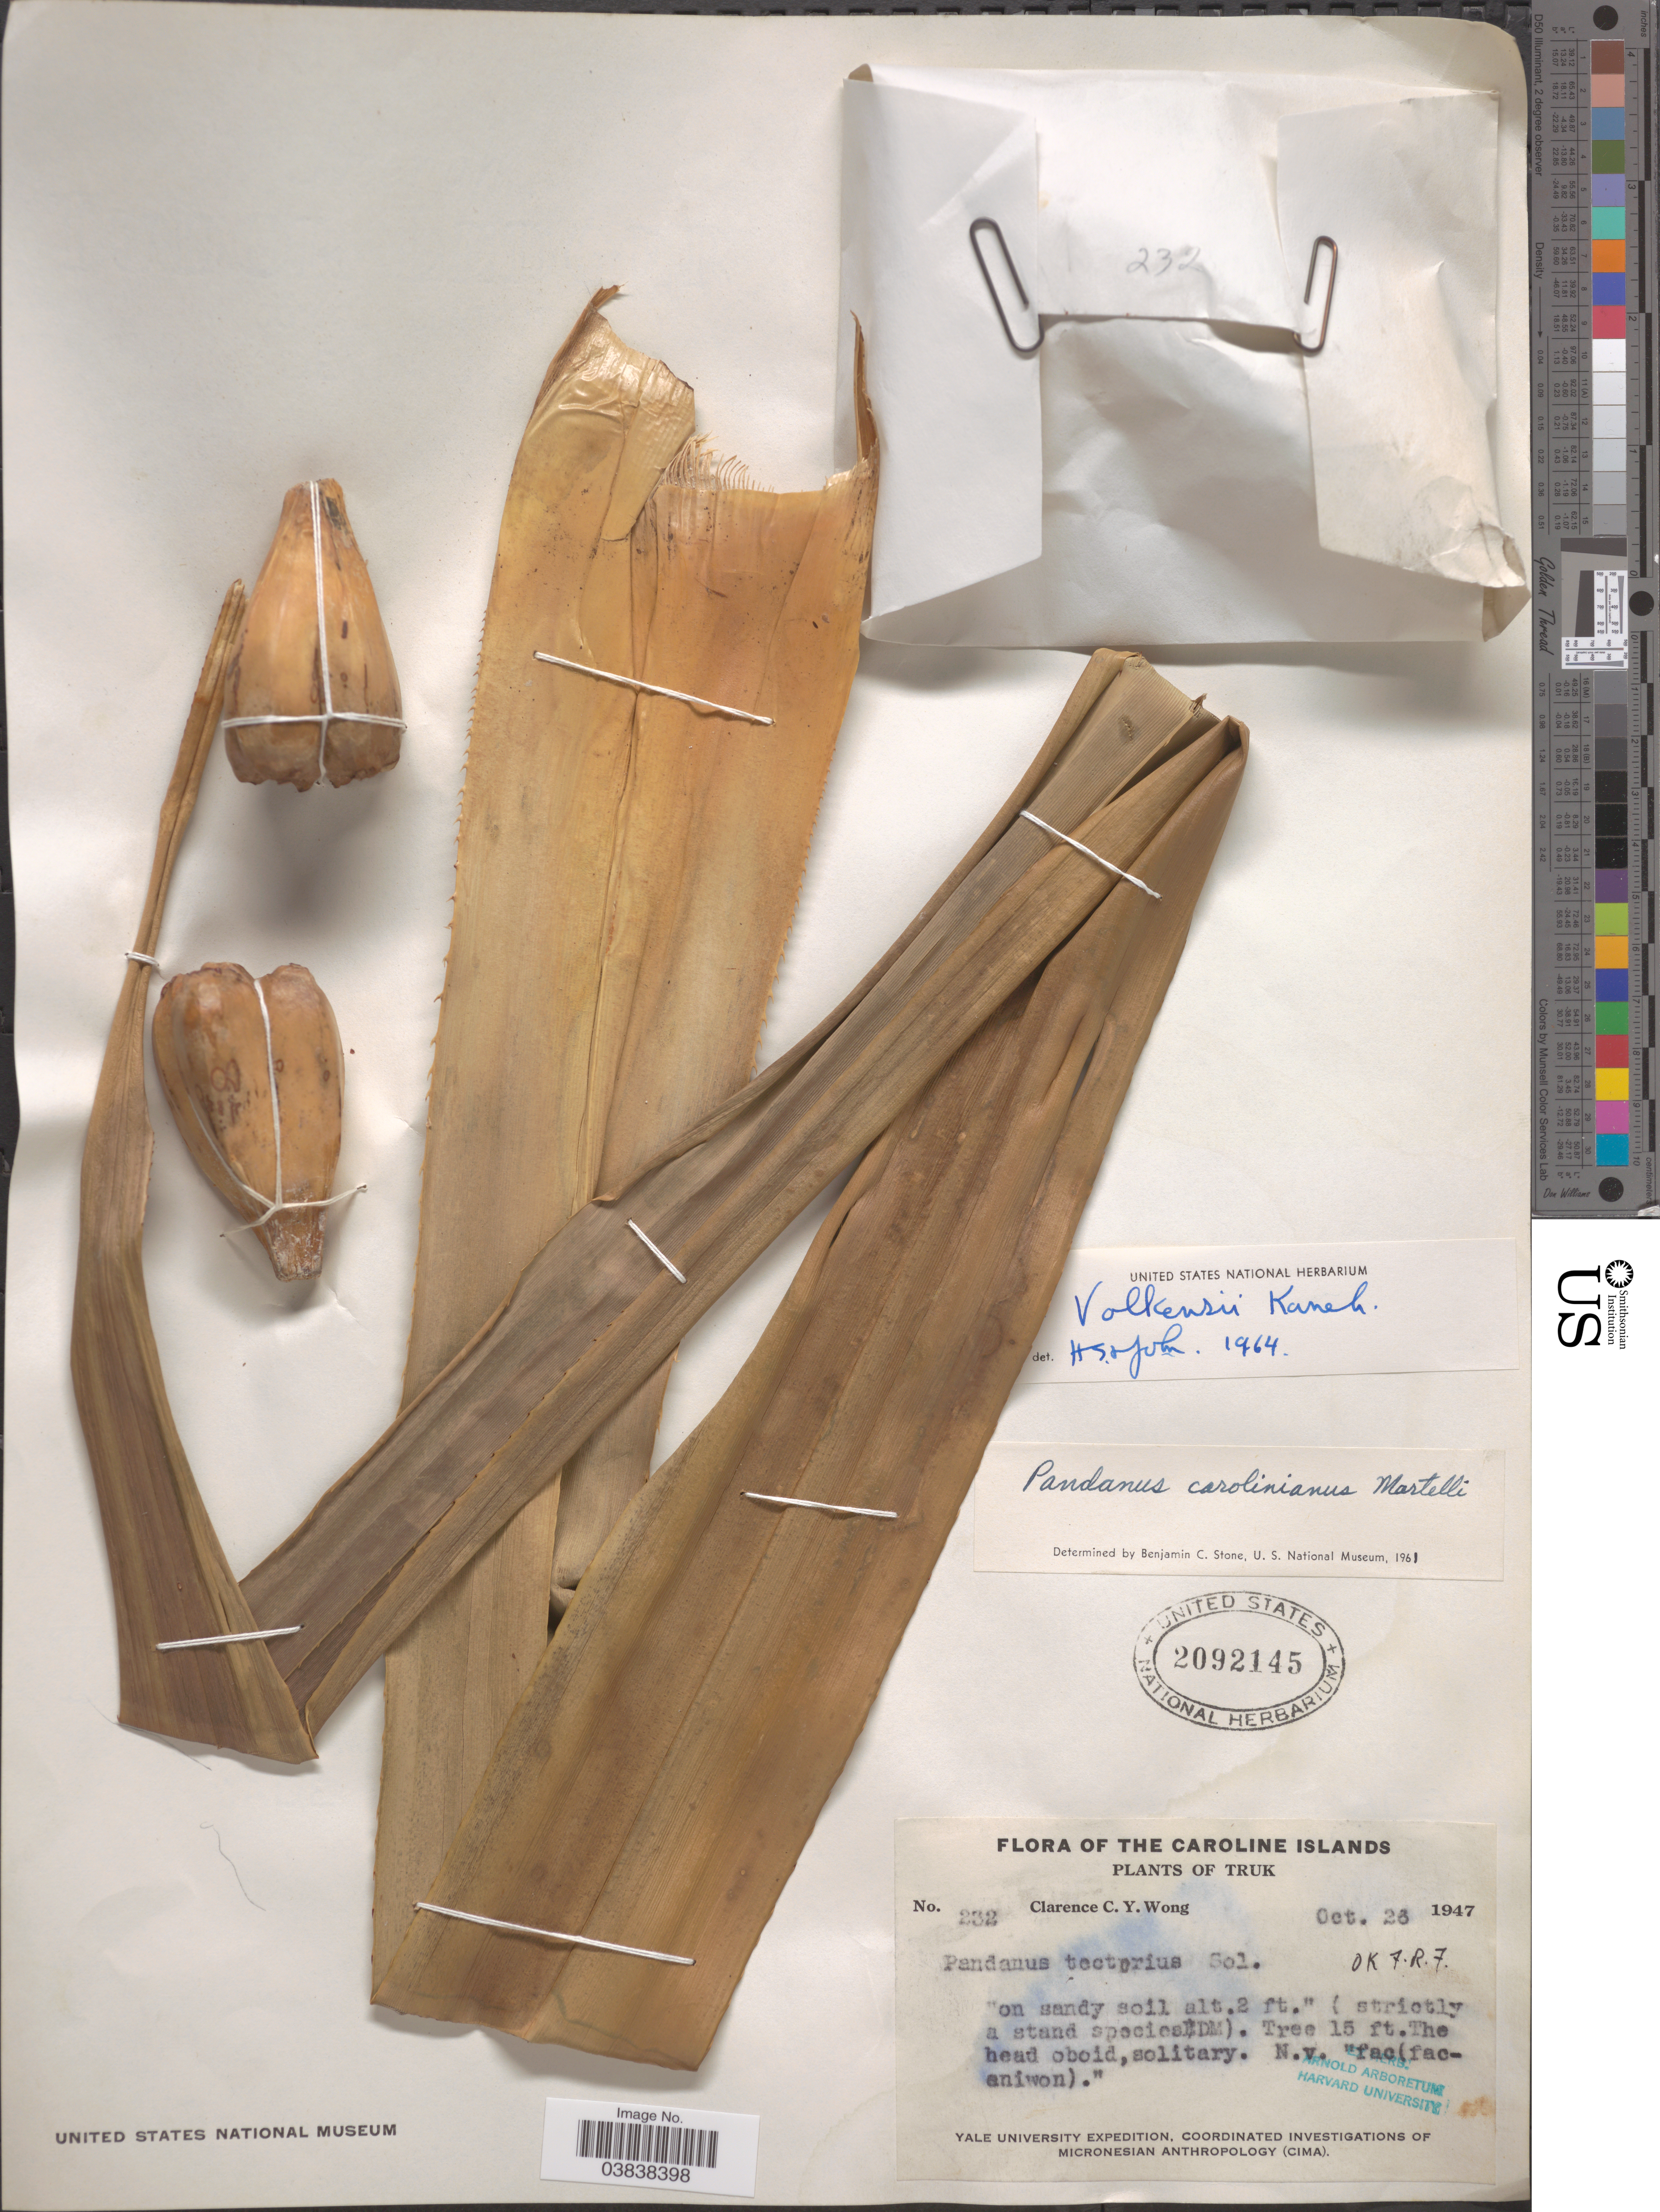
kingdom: Plantae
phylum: Tracheophyta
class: Liliopsida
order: Pandanales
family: Pandanaceae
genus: Pandanus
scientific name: Pandanus volkensii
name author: Kaneh.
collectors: C. Wong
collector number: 232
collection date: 1947-10-26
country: Micronesia, Federated States of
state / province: Truk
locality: Caroline Islands.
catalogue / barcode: US 2092145